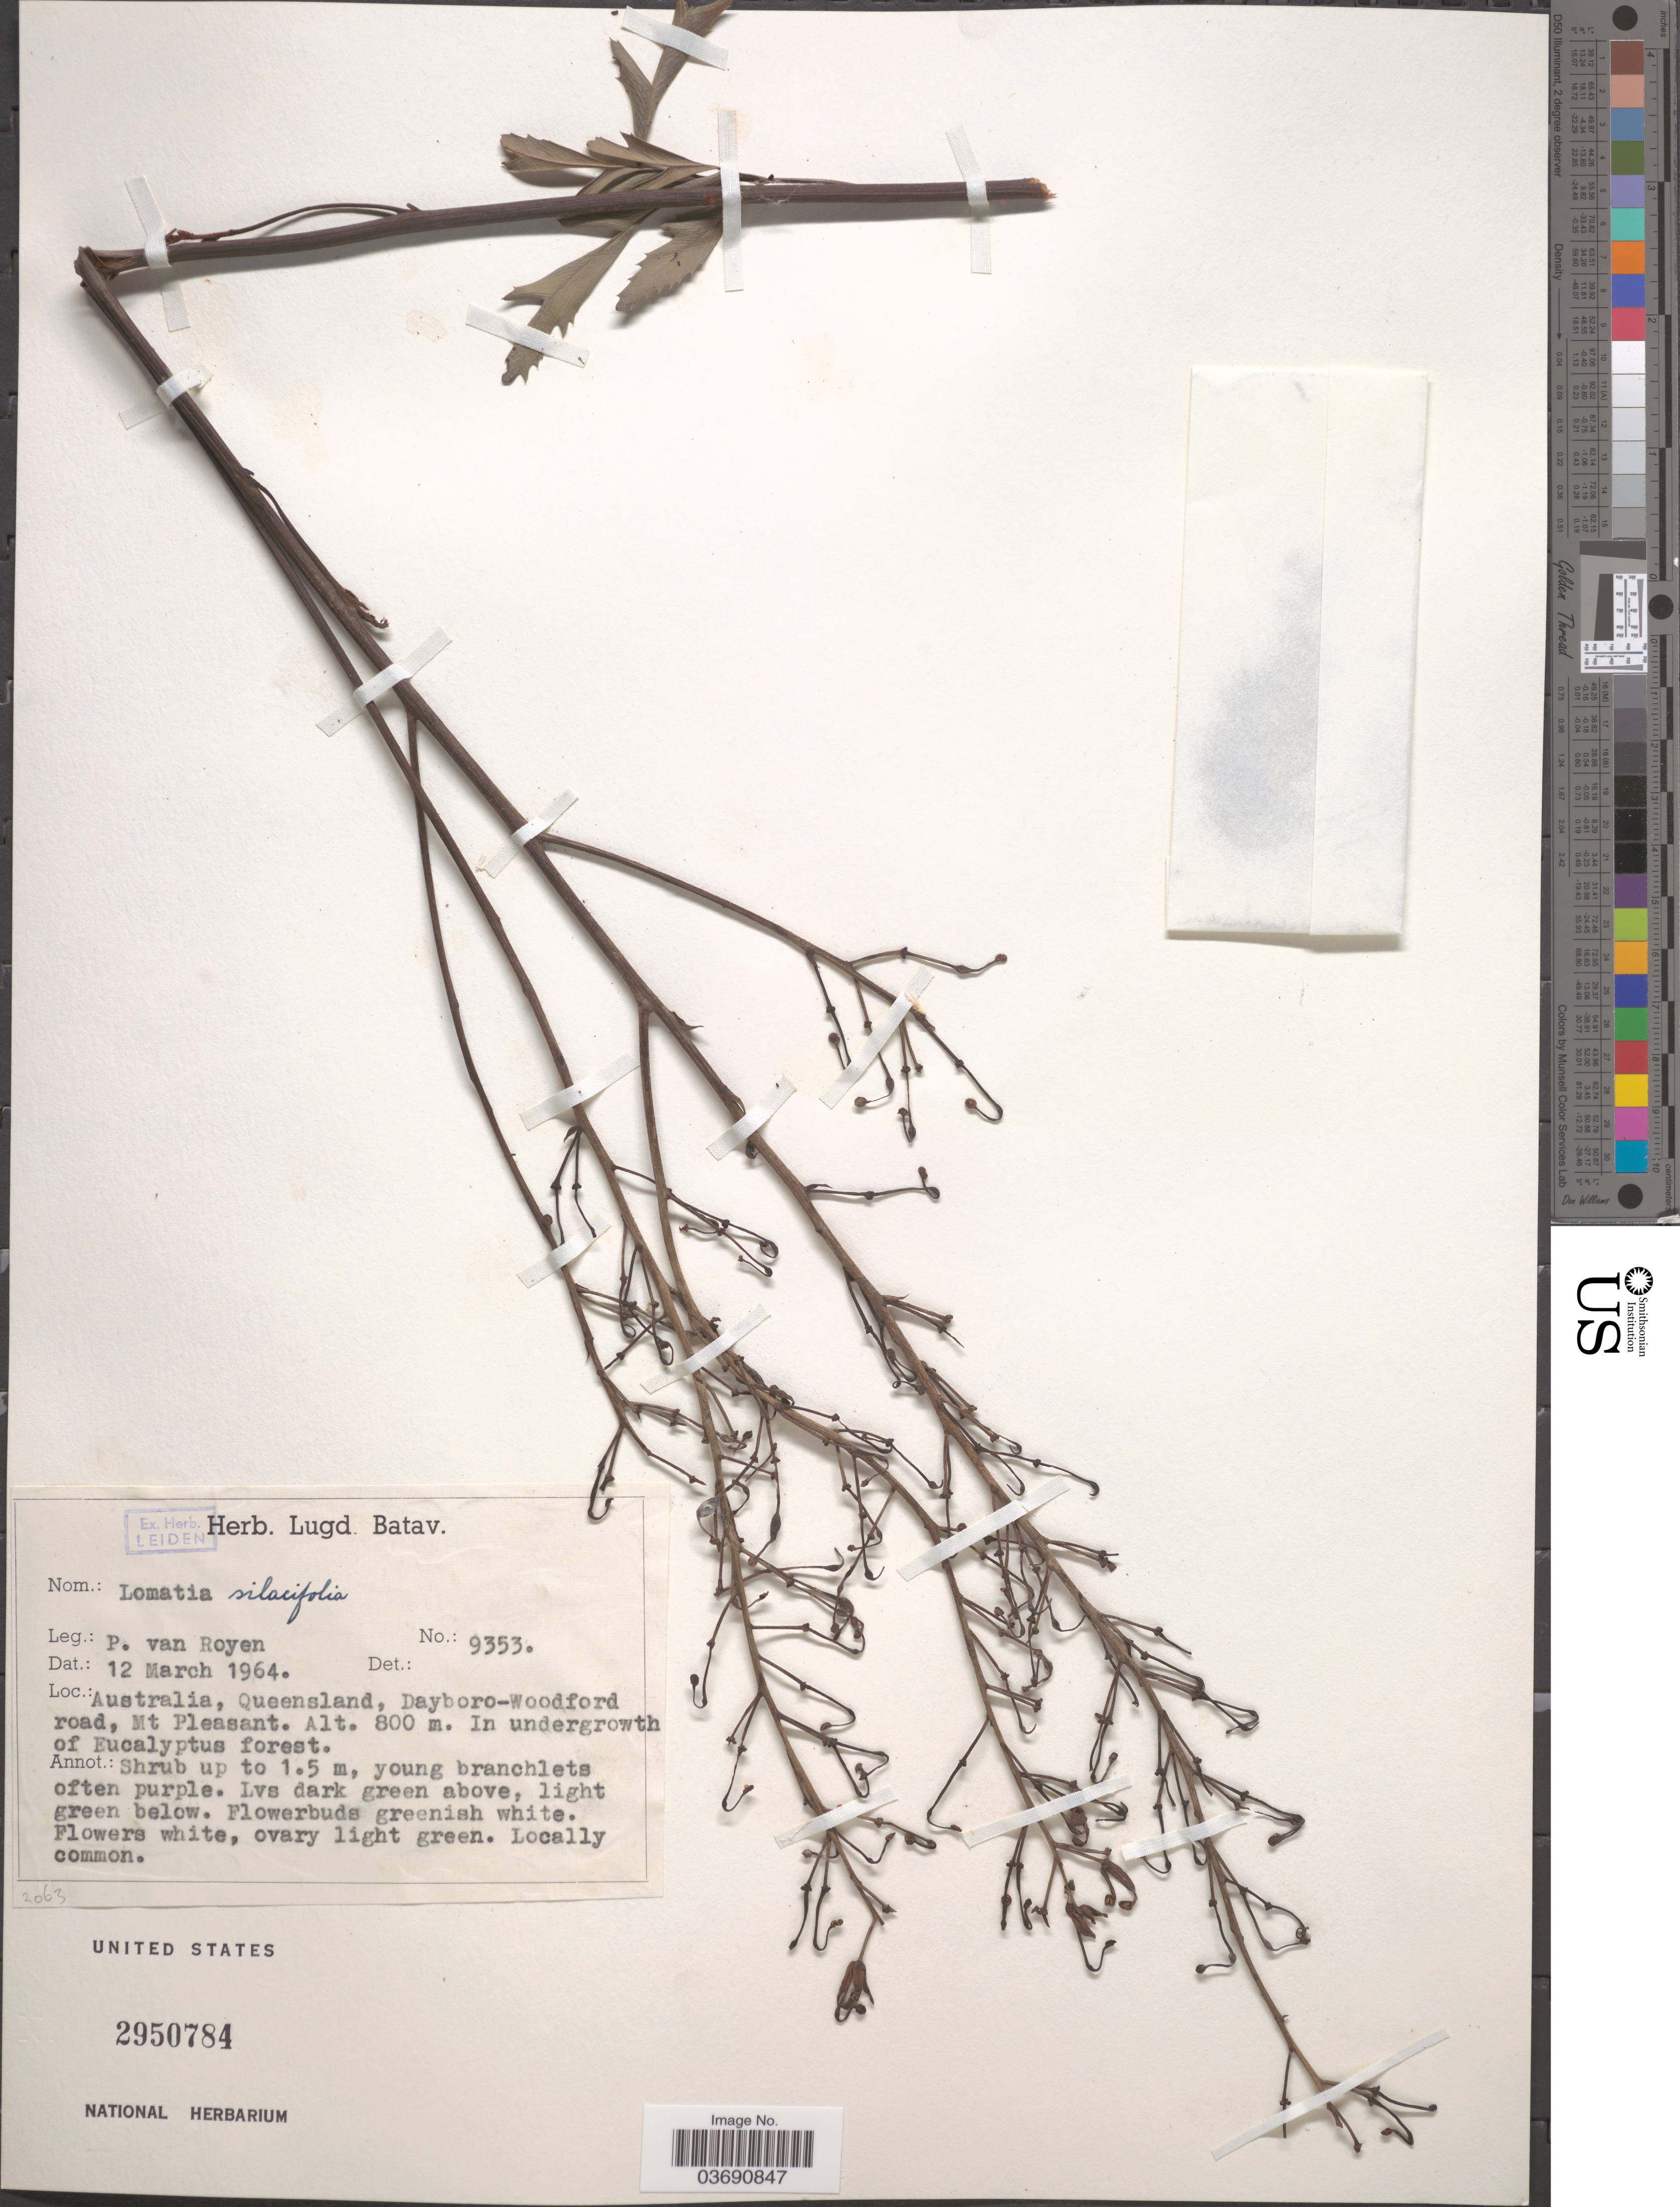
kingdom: Plantae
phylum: Tracheophyta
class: Magnoliopsida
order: Proteales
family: Proteaceae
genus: Lomatia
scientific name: Lomatia silaifolia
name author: (Sm.) R. Br.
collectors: P. van Royen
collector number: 9353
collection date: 1964-03-12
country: Australia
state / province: Queensland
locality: Dayboro-Woodford road, Mt. Pleasant.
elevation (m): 800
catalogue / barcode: US 2950784